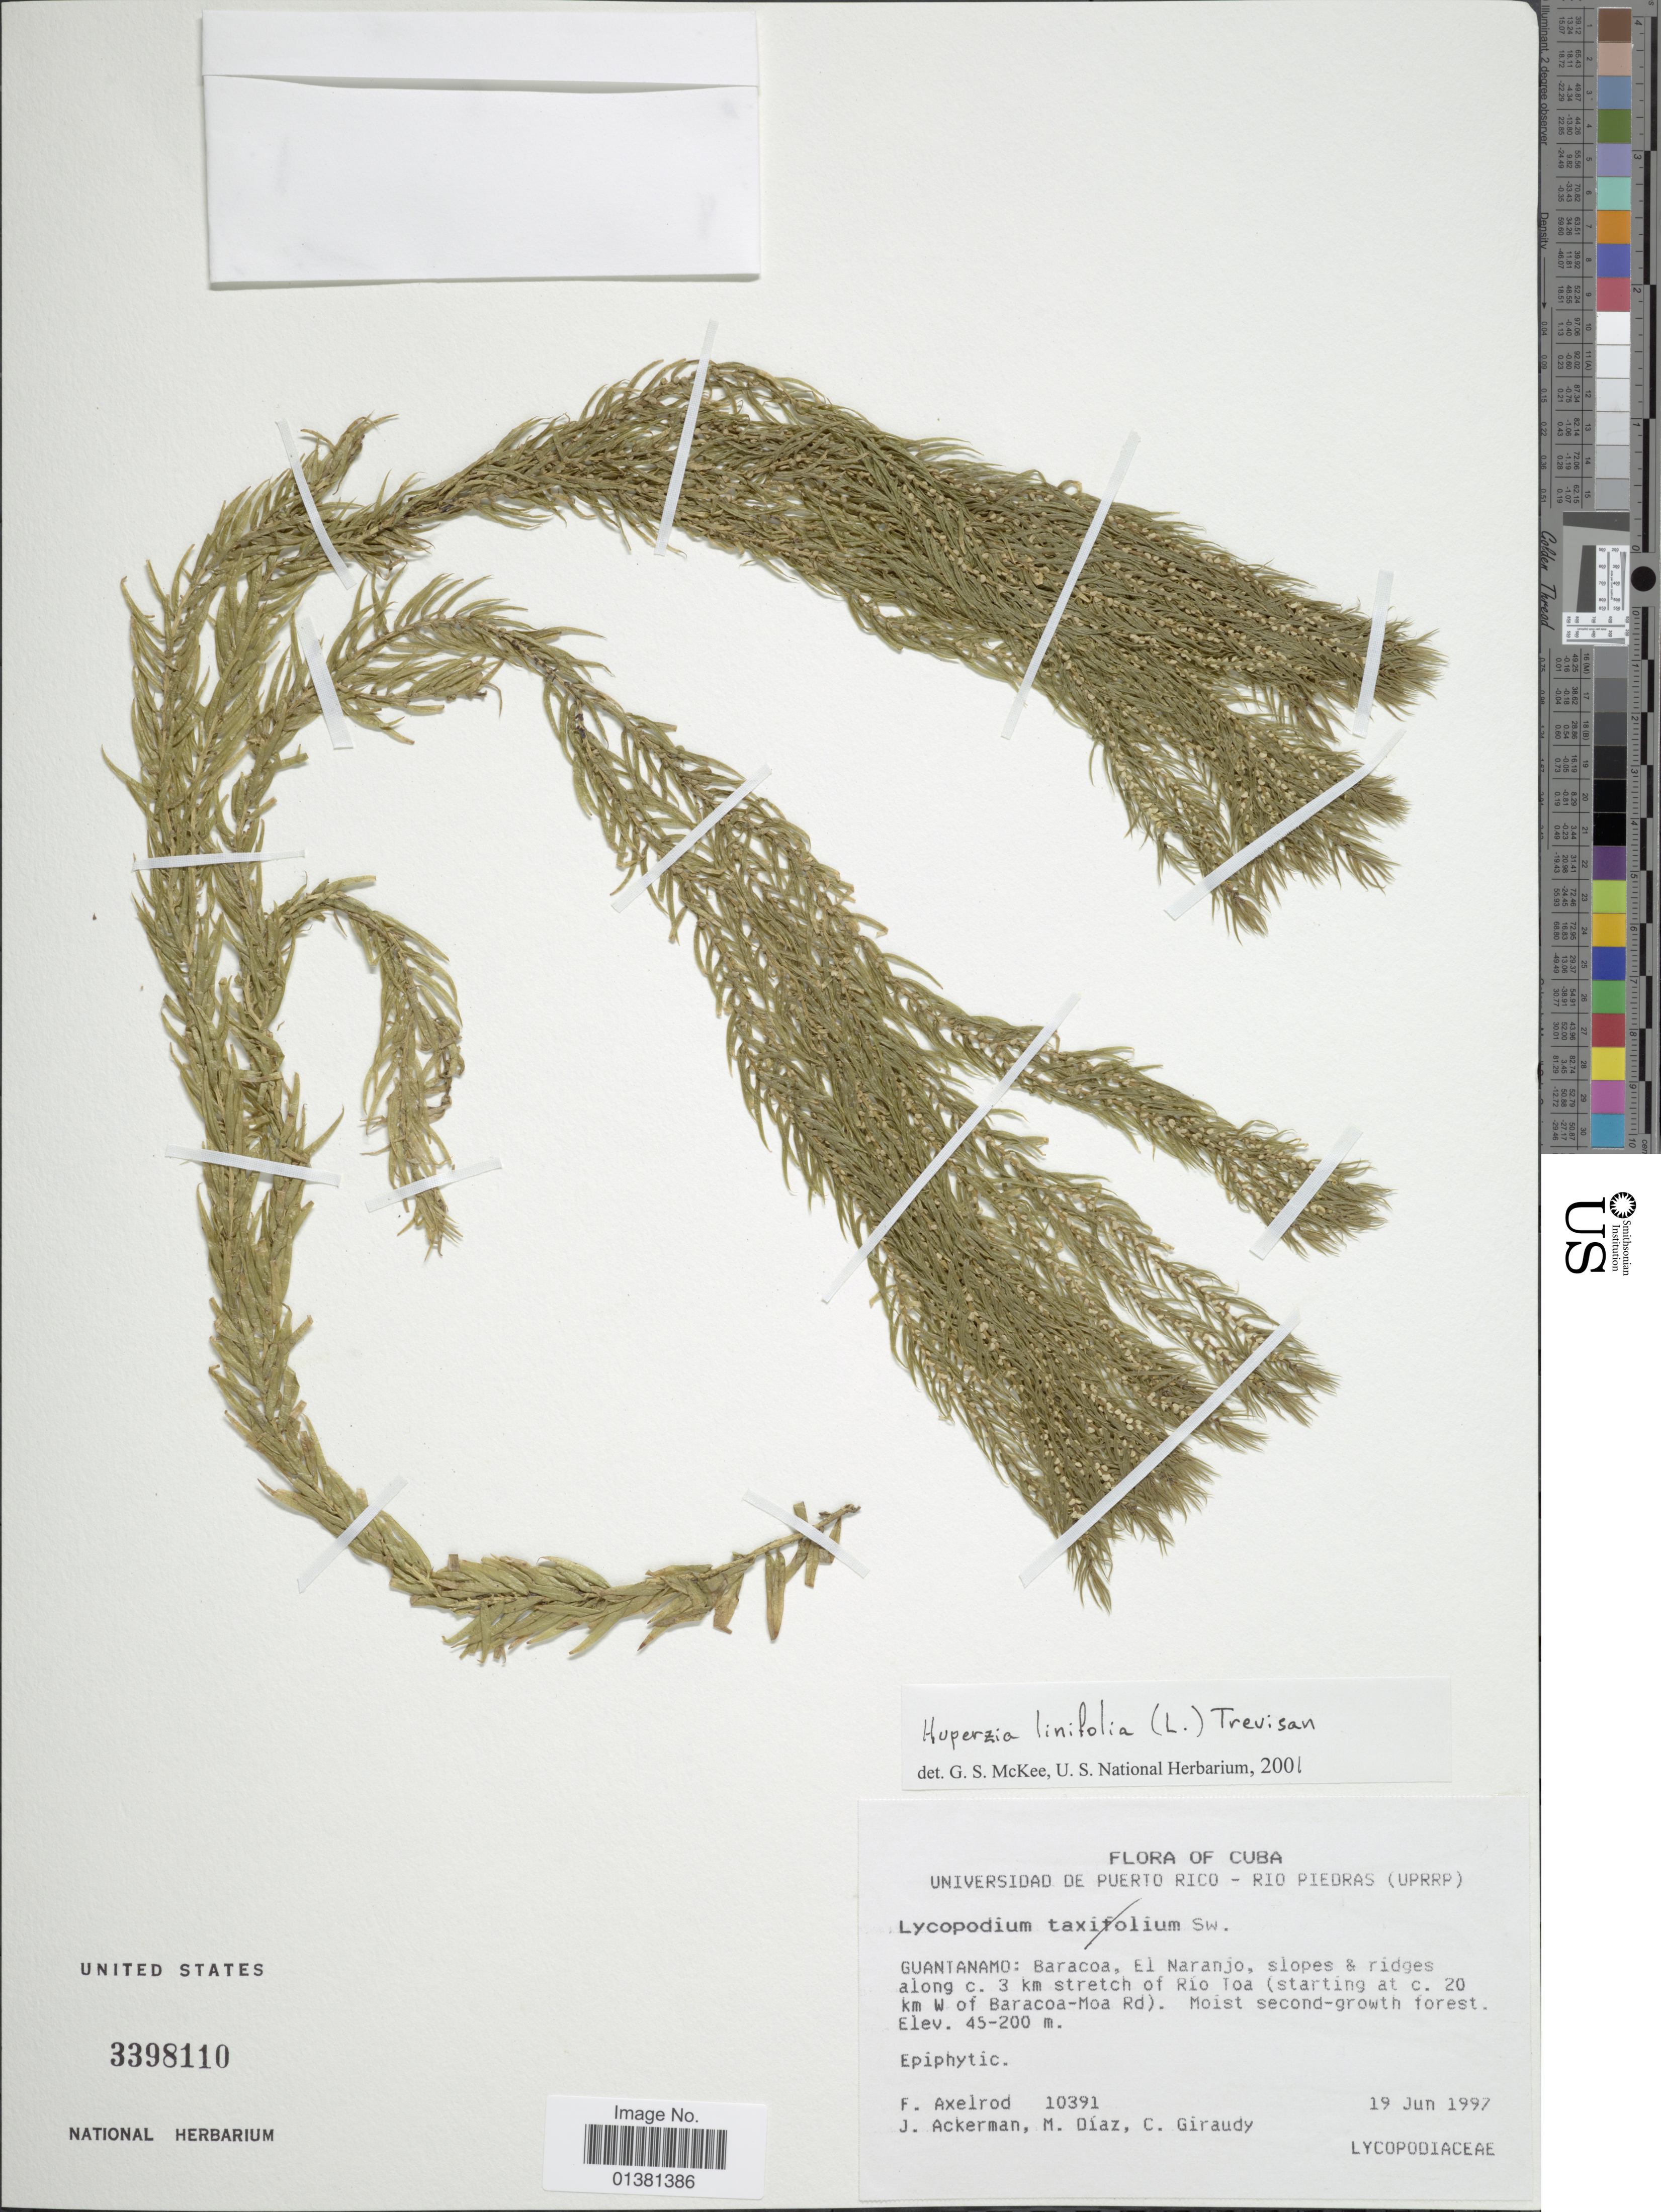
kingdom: Plantae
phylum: Tracheophyta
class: Lycopodiopsida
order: Lycopodiales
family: Lycopodiaceae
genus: Huperzia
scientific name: Huperzia linifolia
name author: (L.) Trevis.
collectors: F. Axelrod, J. Ackerman & M. Díaz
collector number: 10391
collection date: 1997-06-19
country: Cuba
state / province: Guantánamo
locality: Baracoa,El Naranjo, slopes & ridges along c. 3 km stretch of Rio Toa (starting at c. 20 km W of Baracoa-Moa Rd)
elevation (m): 45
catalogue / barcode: US 3398110